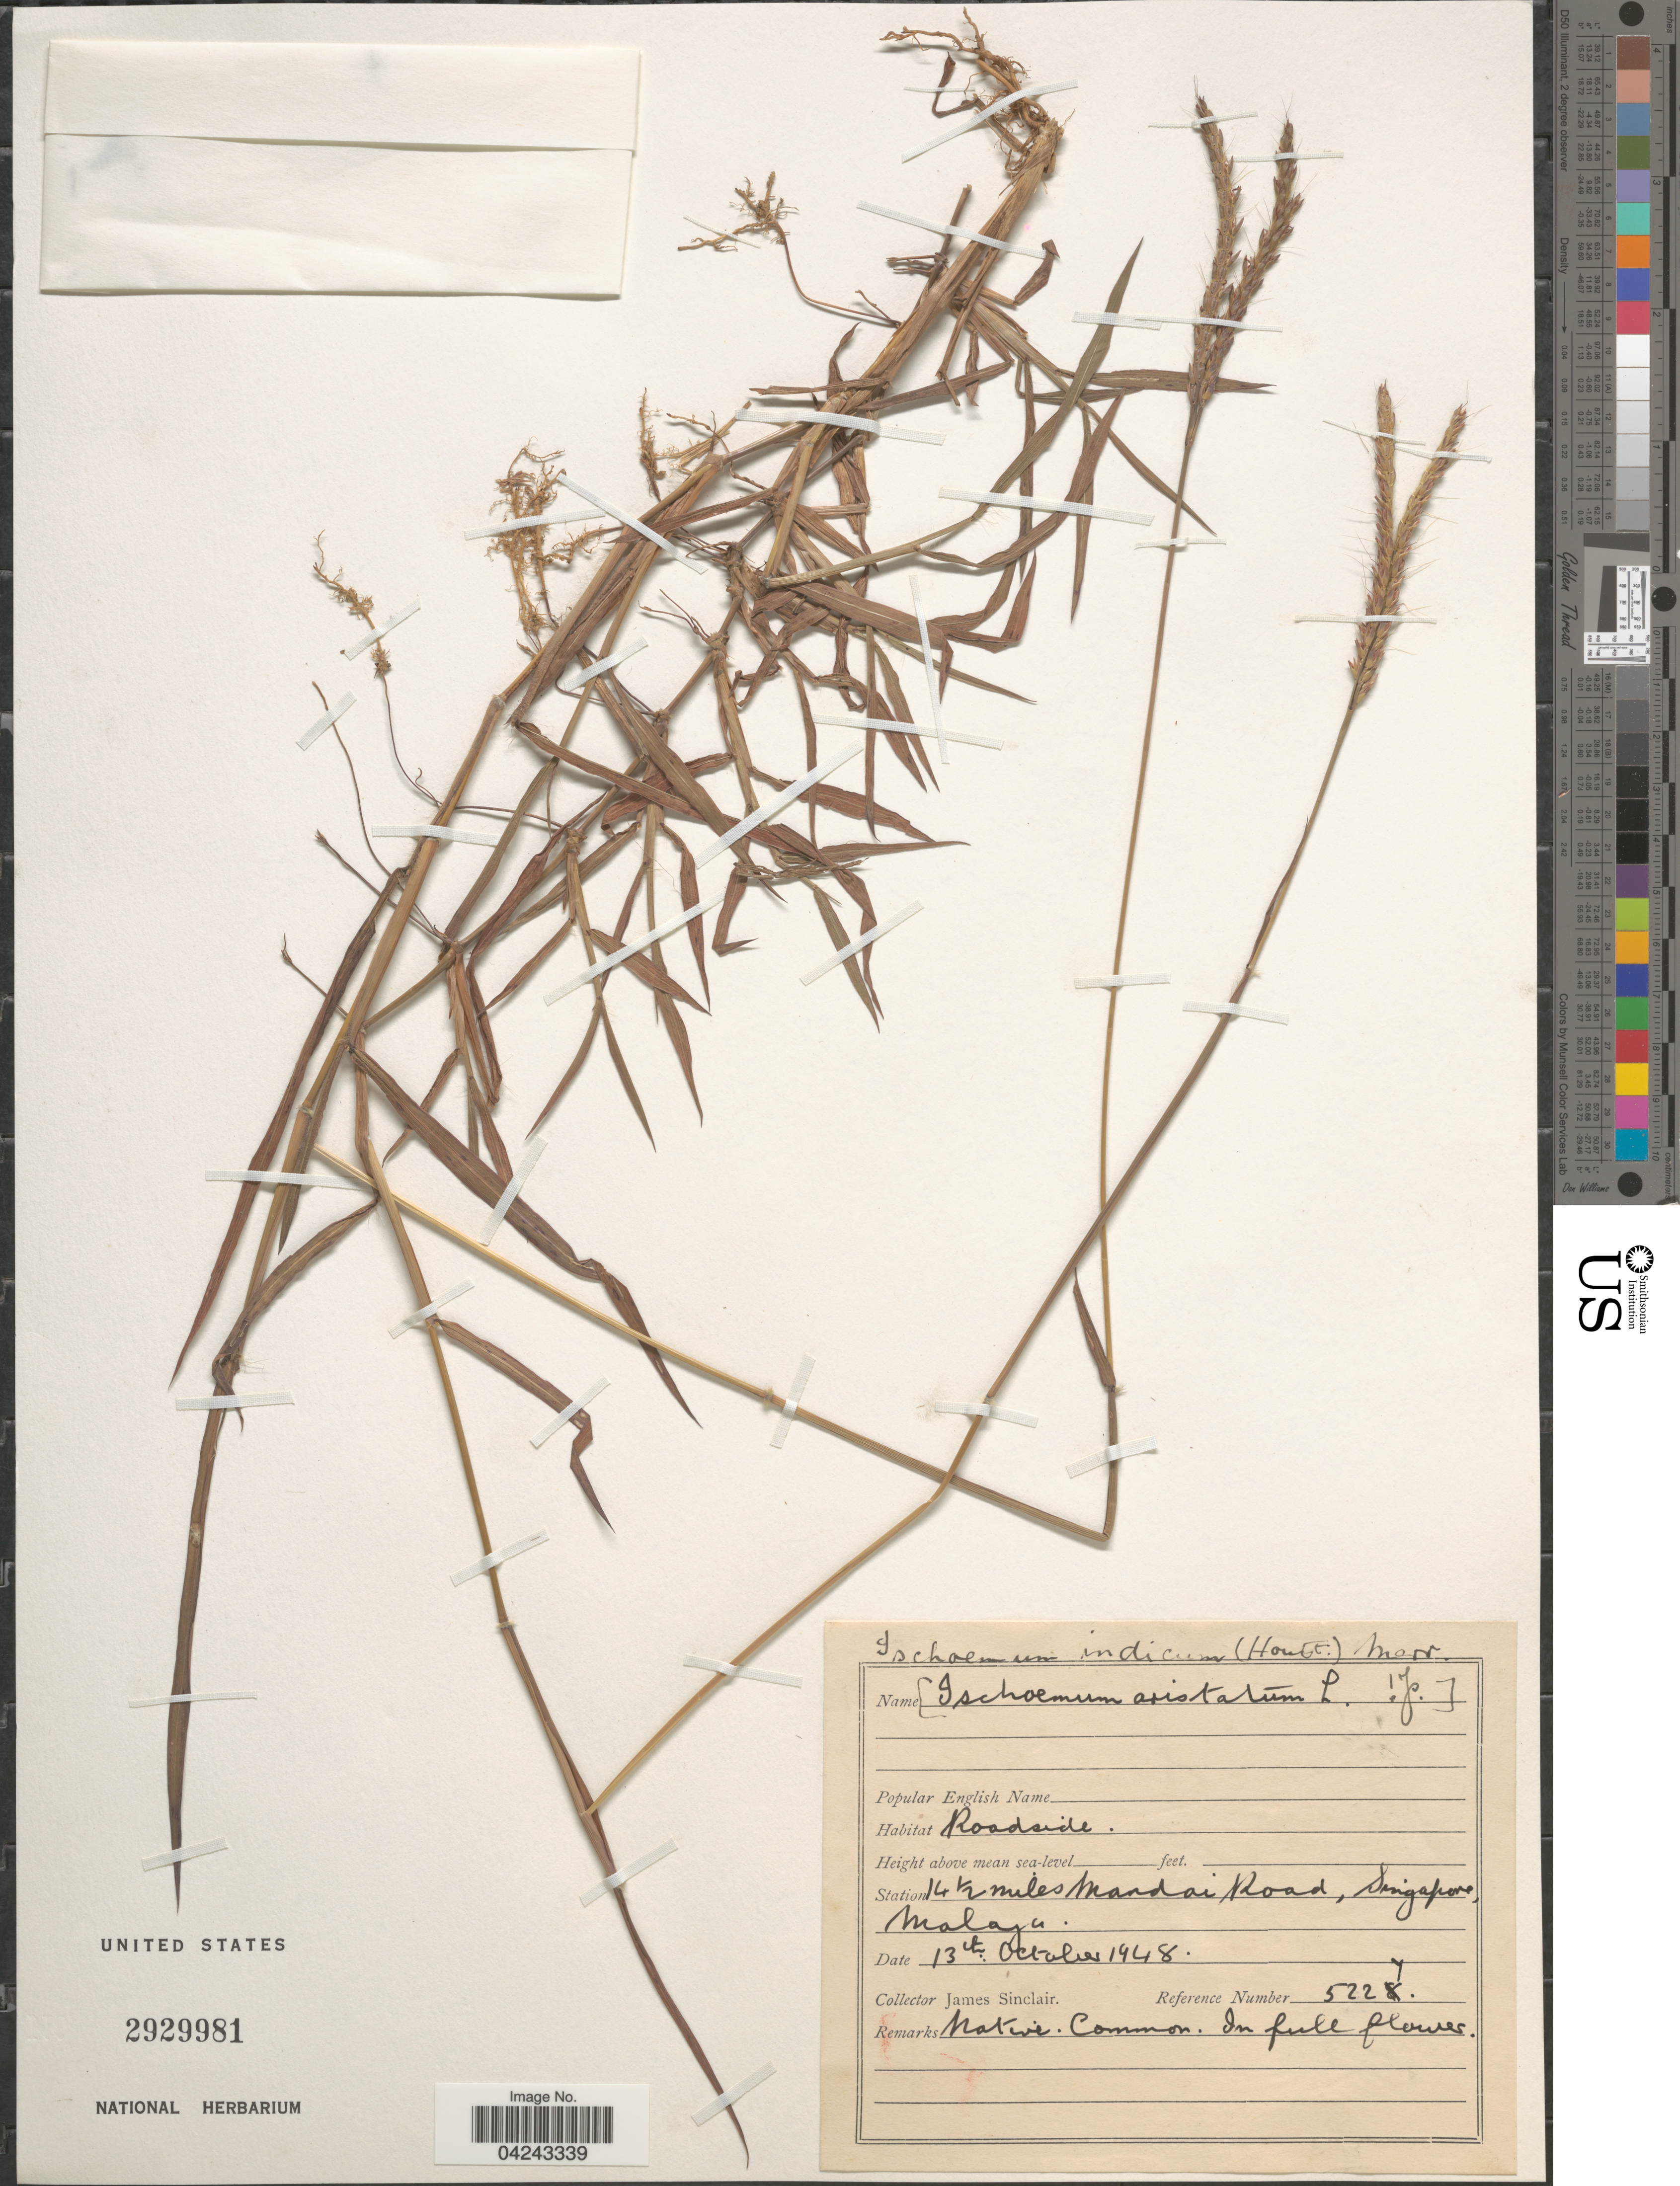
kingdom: Plantae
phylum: Tracheophyta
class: Liliopsida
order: Poales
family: Poaceae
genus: Ischaemum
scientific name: Ischaemum ciliare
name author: Retz.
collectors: J. Sinclair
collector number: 5227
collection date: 1948-10-13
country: Singapore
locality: Station 14½ miles Mandai Road, Malaya.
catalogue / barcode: US 2929981